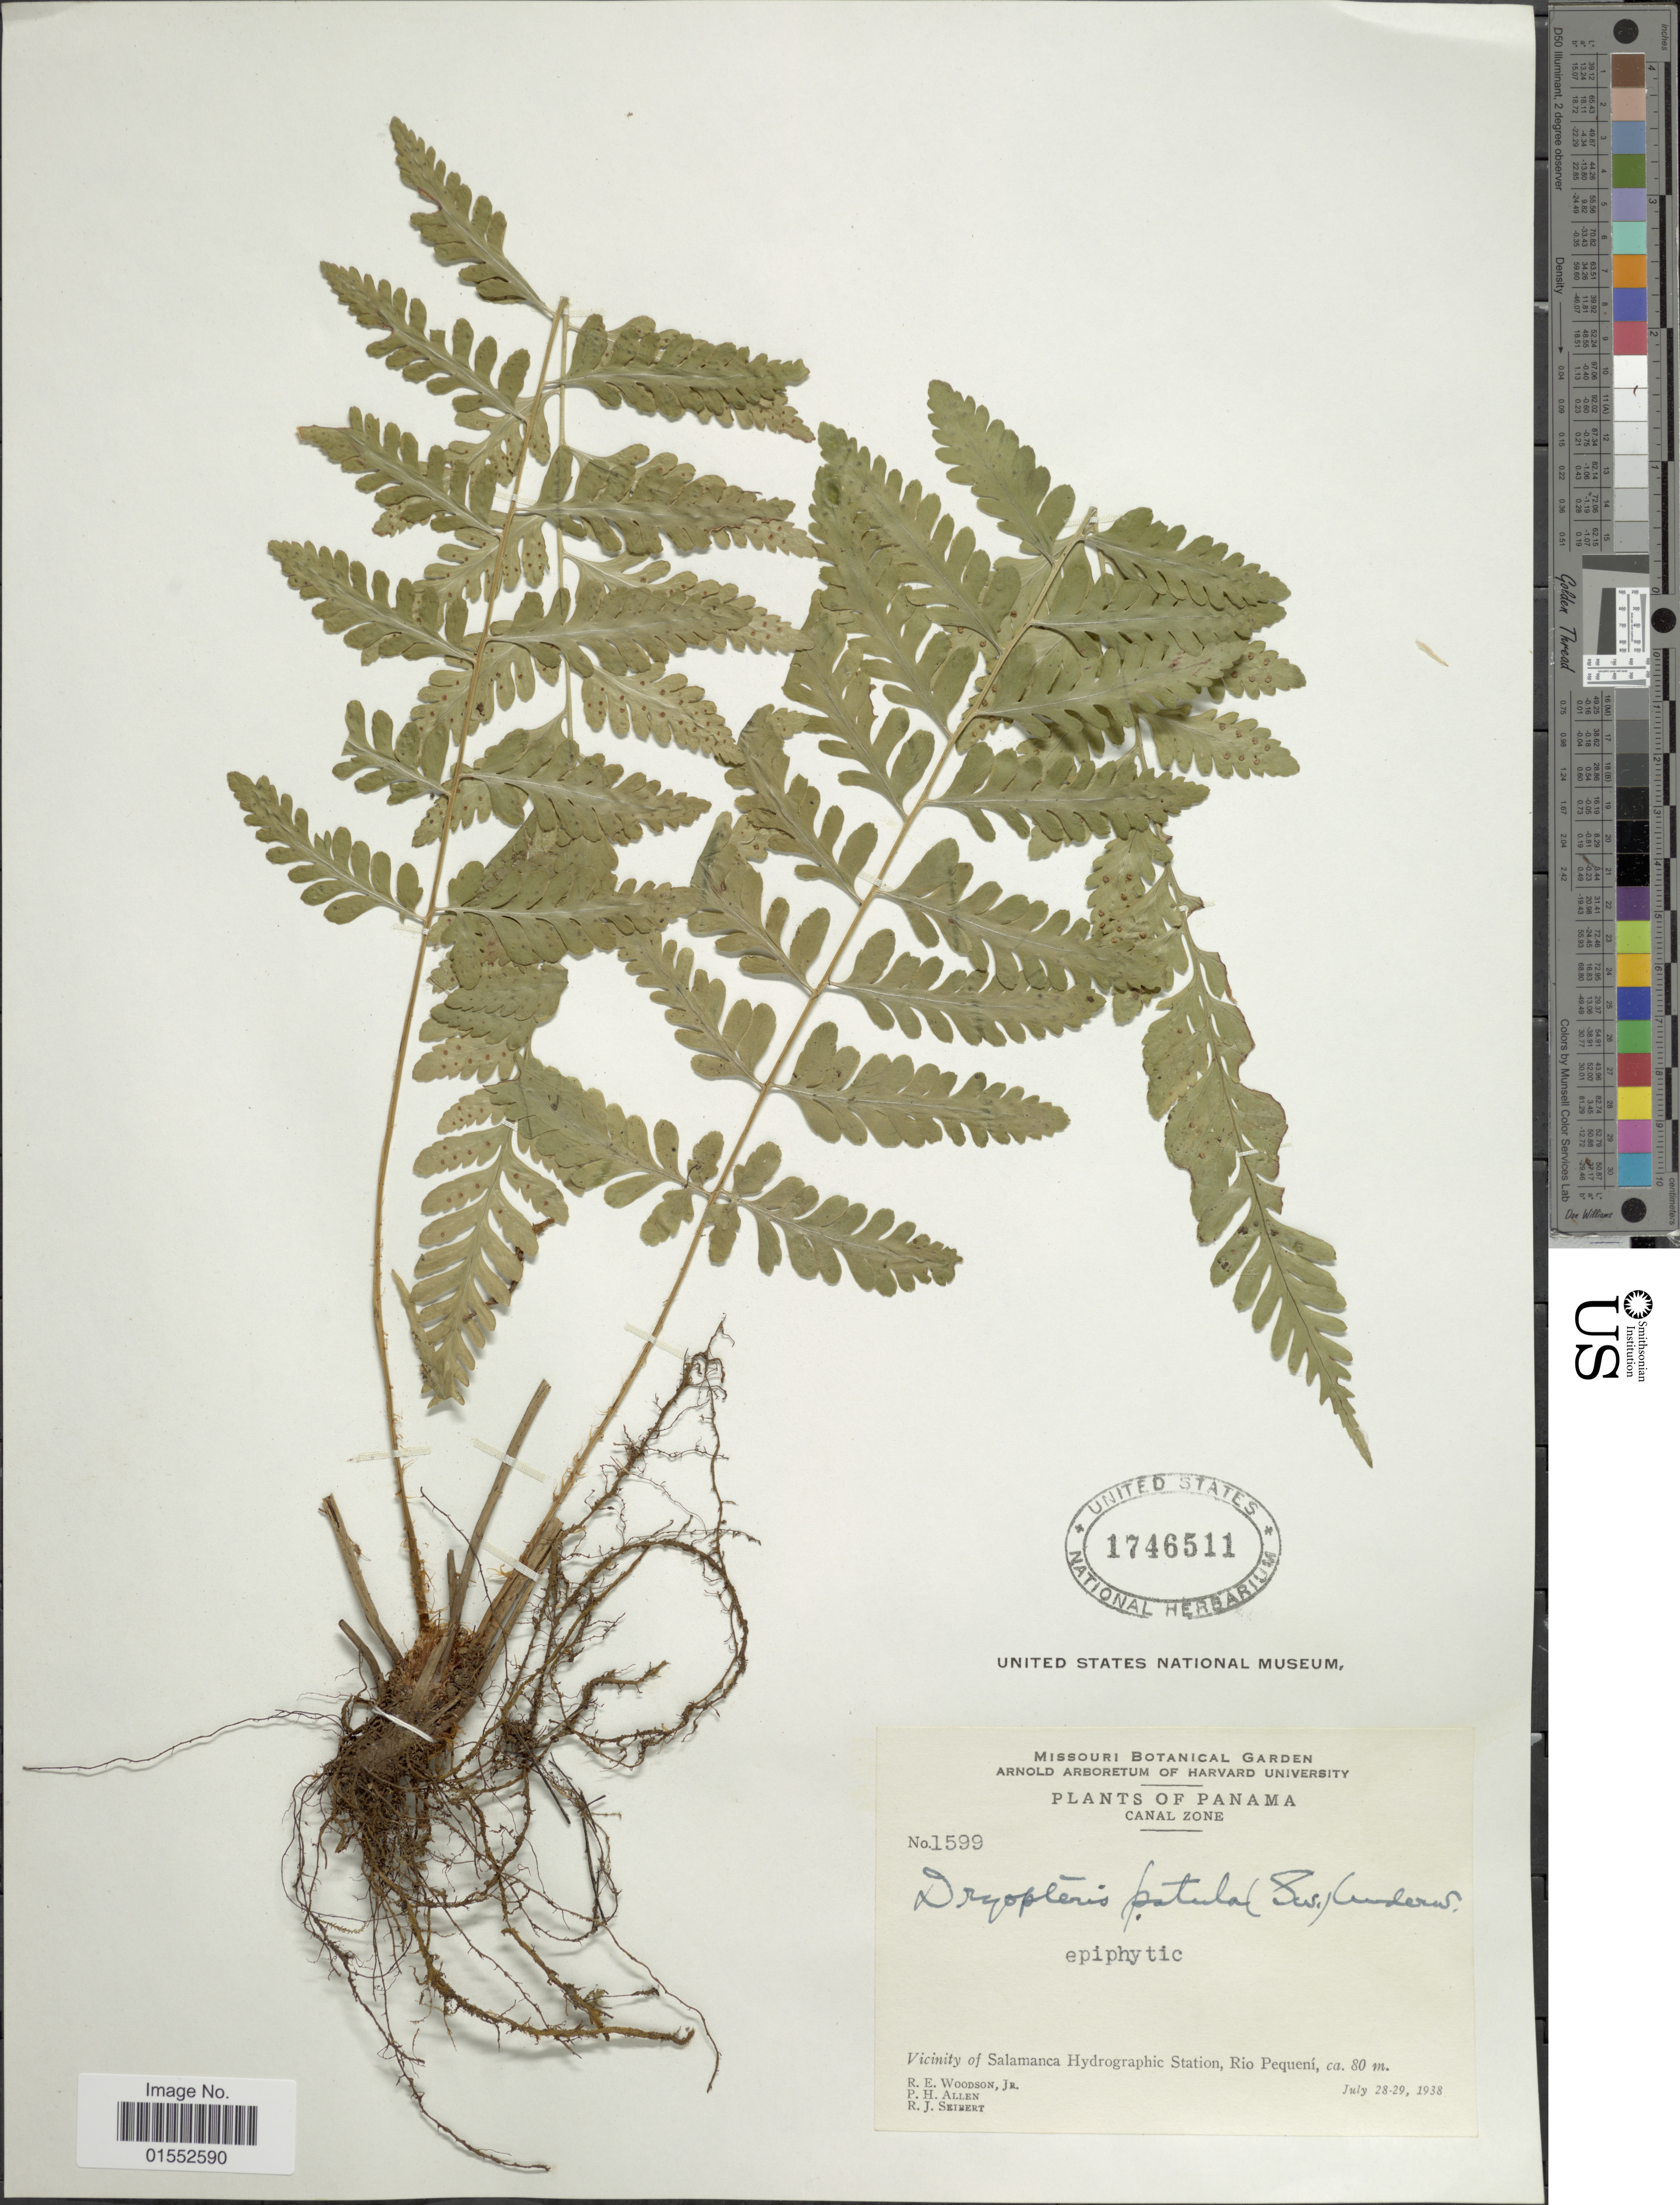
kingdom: Plantae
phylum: Tracheophyta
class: Polypodiopsida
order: Polypodiales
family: Dryopteridaceae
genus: Dryopteris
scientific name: Dryopteris patula var. serrata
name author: (Mett.) C.V. Morton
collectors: R. E. Woodson, P. H. Allen & R. J. Seibert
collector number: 1599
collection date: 1938-07-28/1938-07-29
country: Panama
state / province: Colón / Panamá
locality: Canal Zone, Vicinity of Salamanca Hydrographic Station, Rio Pequení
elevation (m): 80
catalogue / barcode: US 1746511